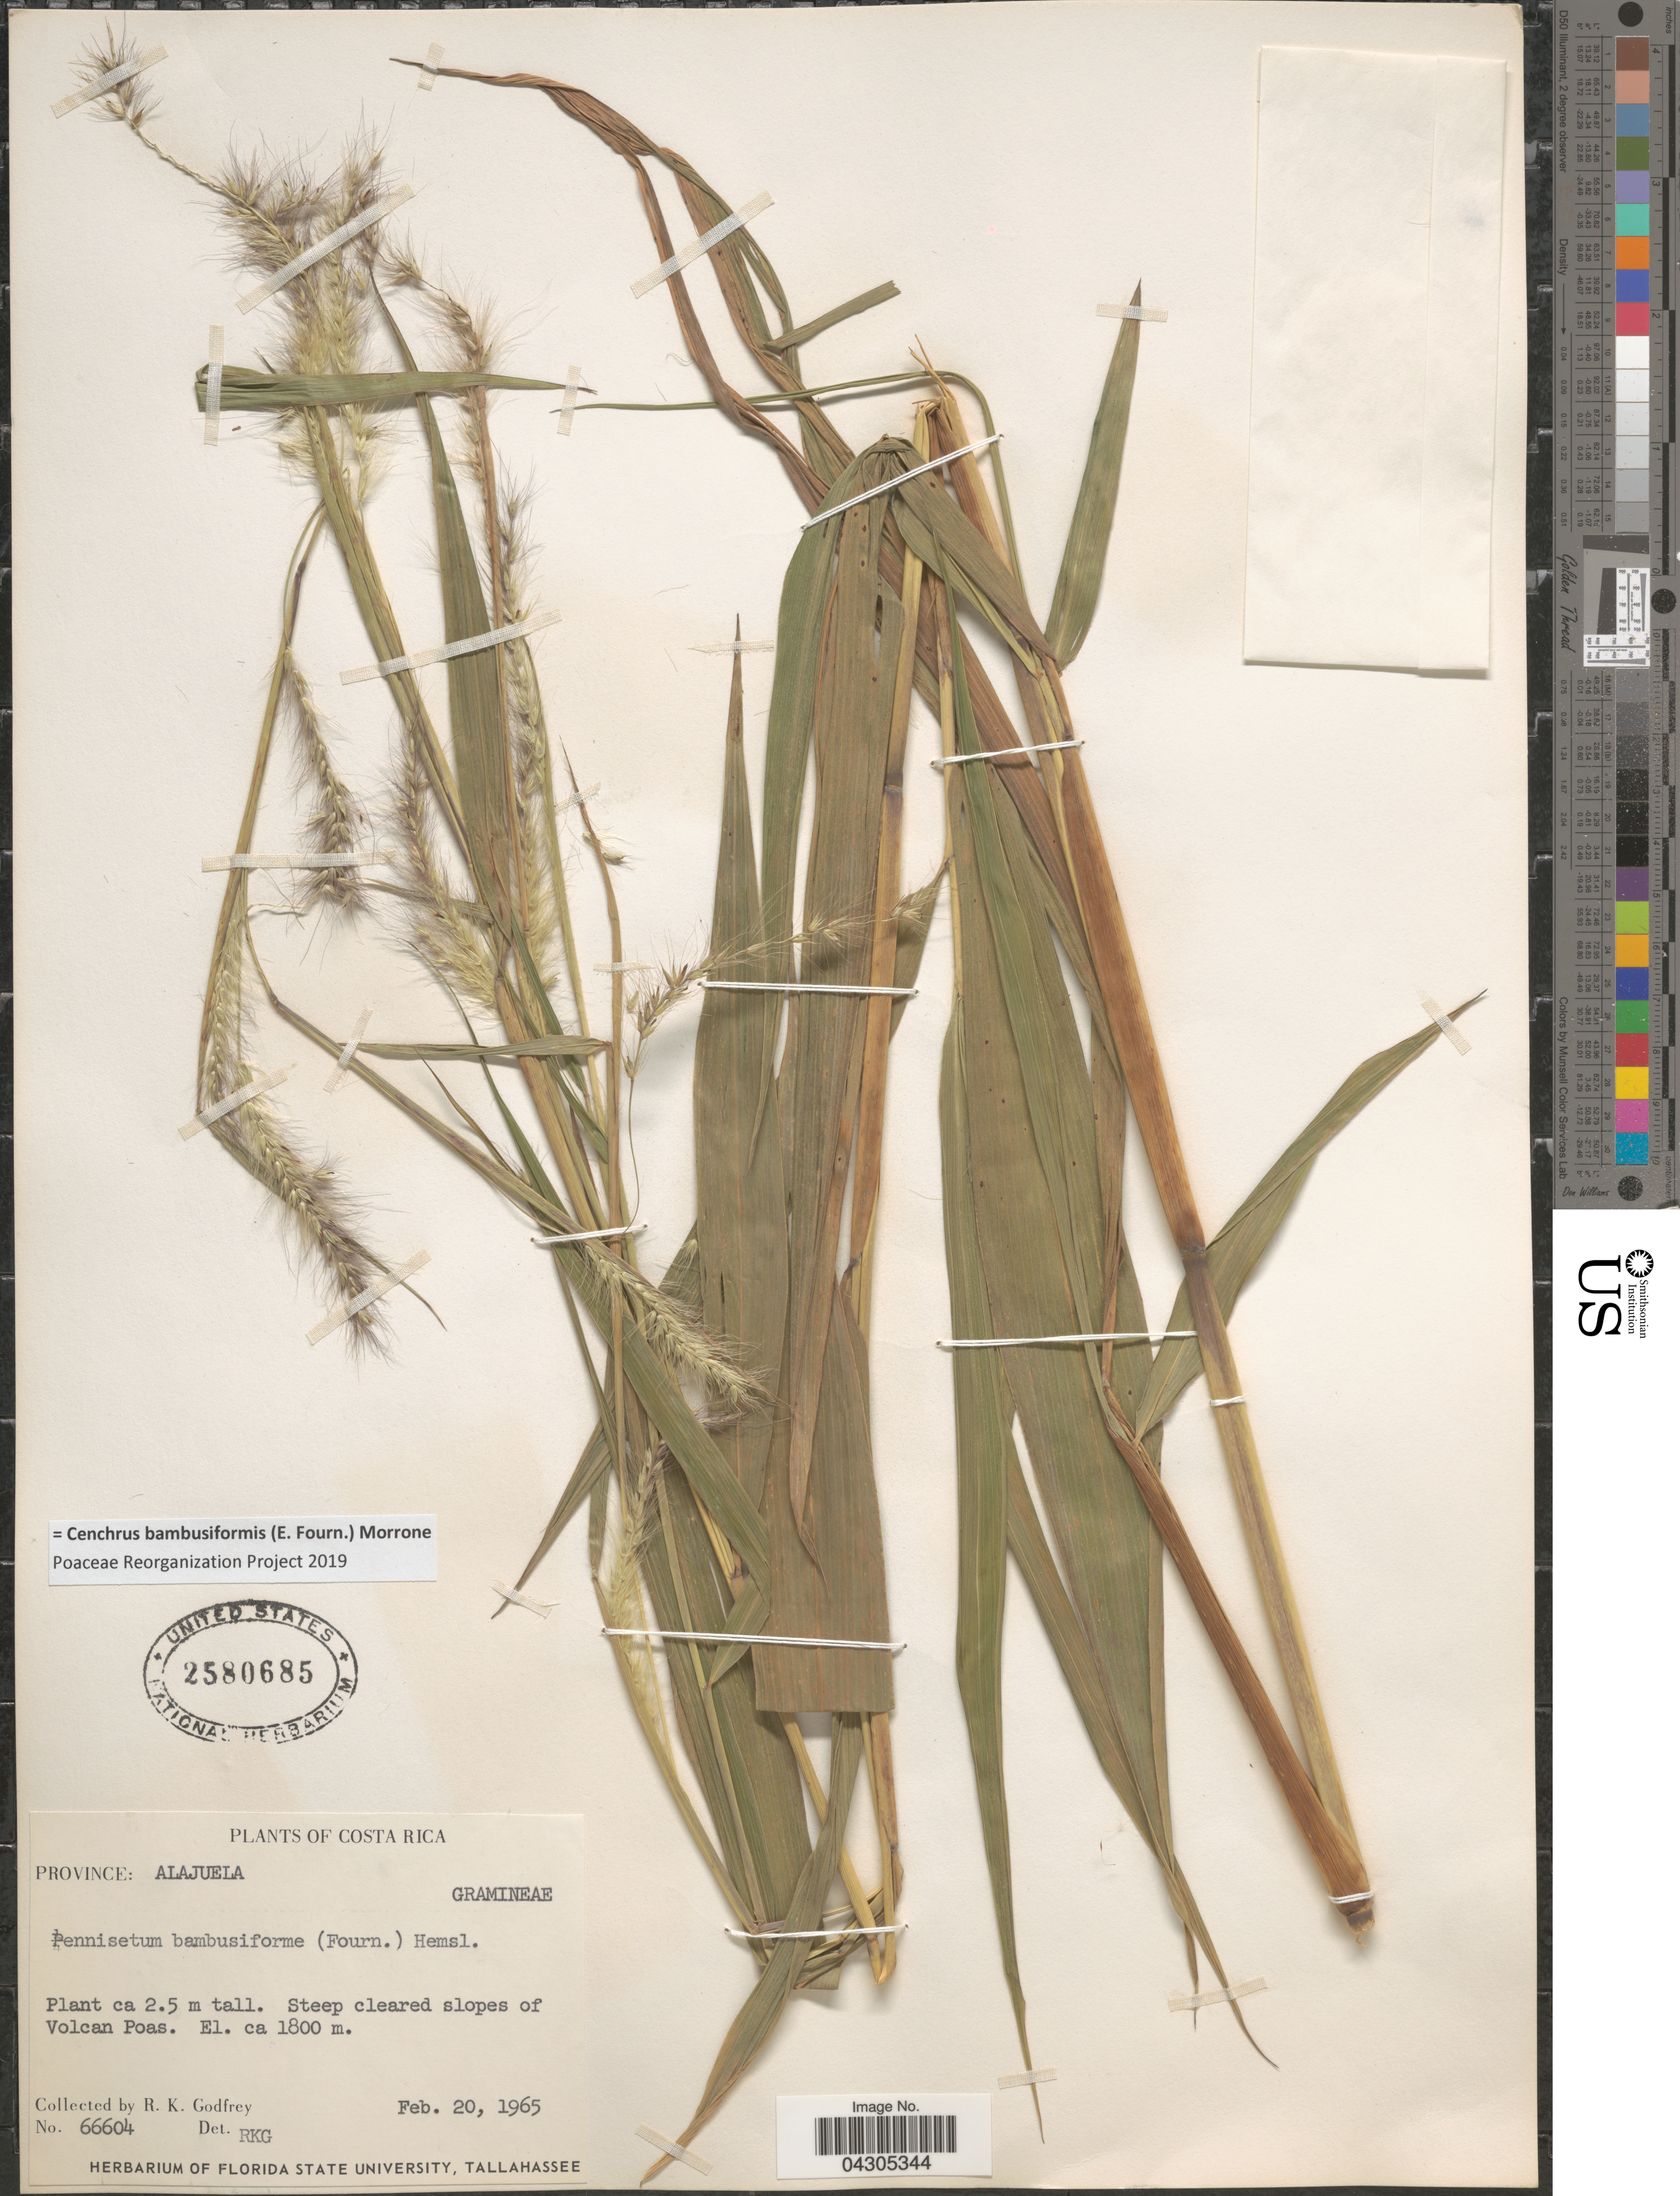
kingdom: Plantae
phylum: Tracheophyta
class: Liliopsida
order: Poales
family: Poaceae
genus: Cenchrus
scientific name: Cenchrus bambusiformis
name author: (E. Fourn.) Morrone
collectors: R. K. Godfrey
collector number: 66604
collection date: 1965-02-20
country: Costa Rica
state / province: Alajuela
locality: Steep cleared slopes of Volcan Poas.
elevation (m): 1800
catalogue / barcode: US 2580685